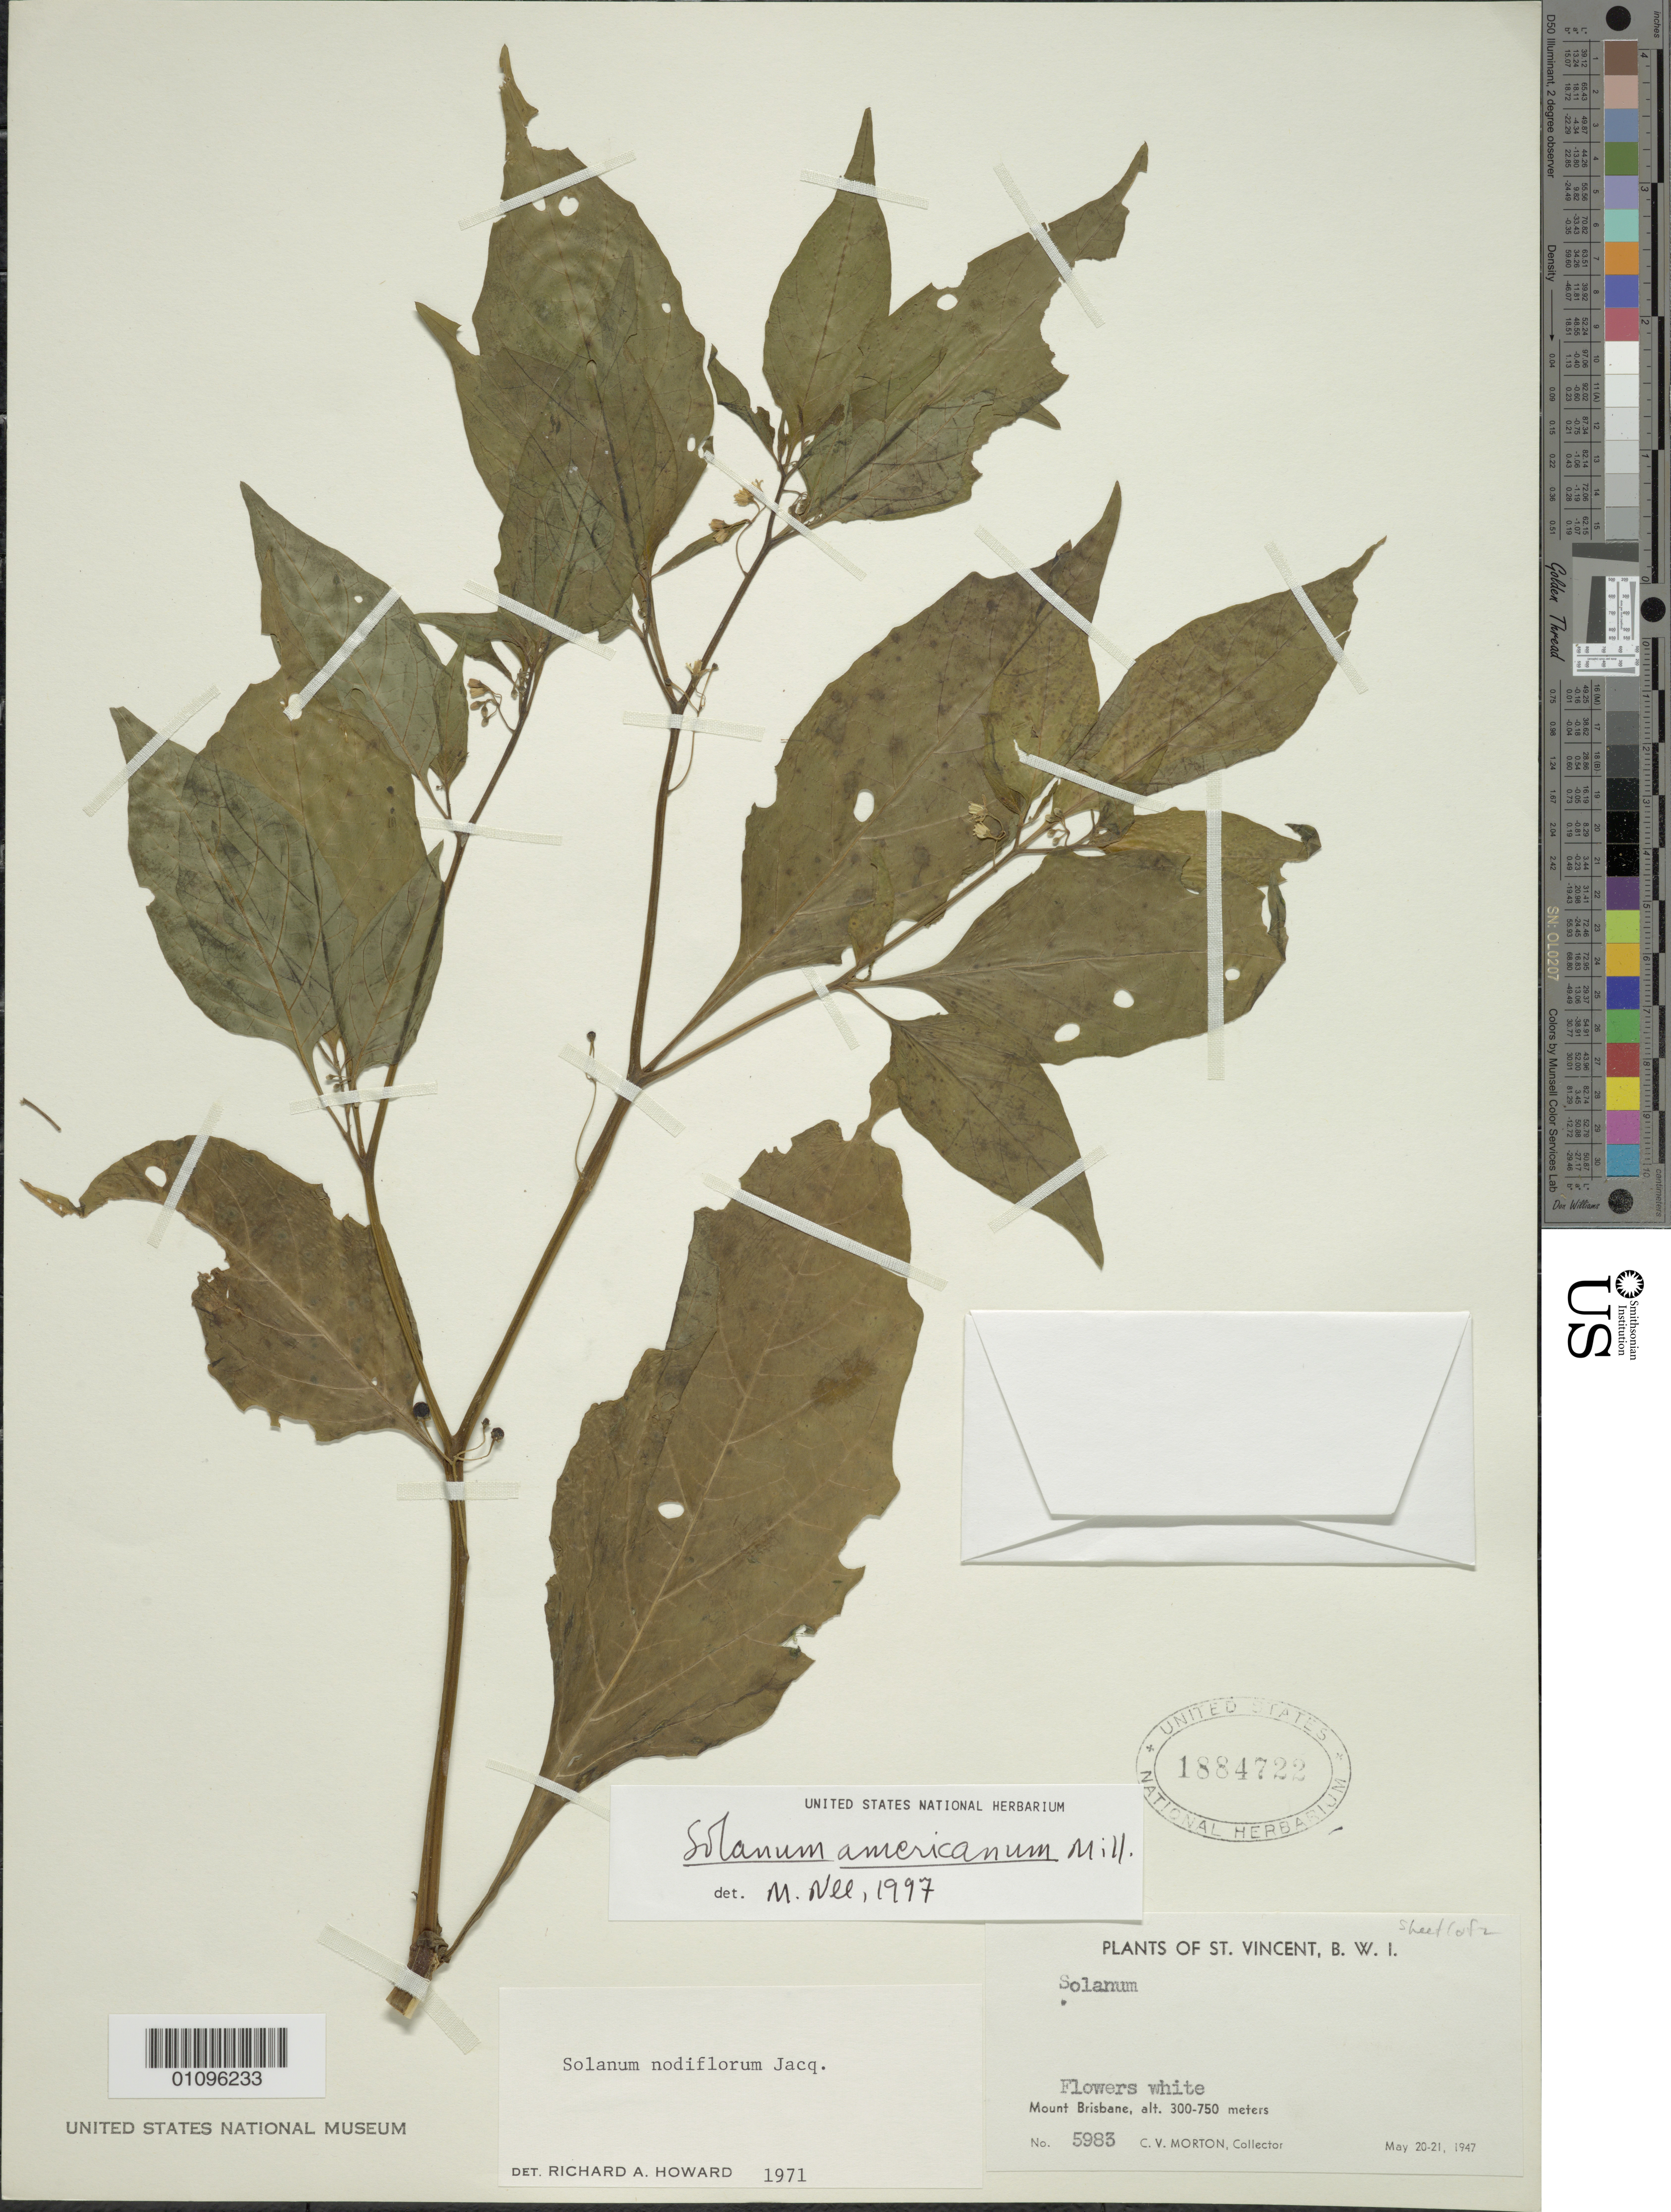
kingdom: Plantae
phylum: Tracheophyta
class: Magnoliopsida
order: Solanales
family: Solanaceae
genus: Solanum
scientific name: Solanum americanum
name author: Mill.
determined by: Nee, Michael H.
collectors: C. V. Morton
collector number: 5983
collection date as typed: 20 May 1947 to 21 May 1947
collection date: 1947-05-20/1947-05-21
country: St. Vincent - Grenadines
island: St. Vincent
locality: Mount Brisbane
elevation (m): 300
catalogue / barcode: US 1884722